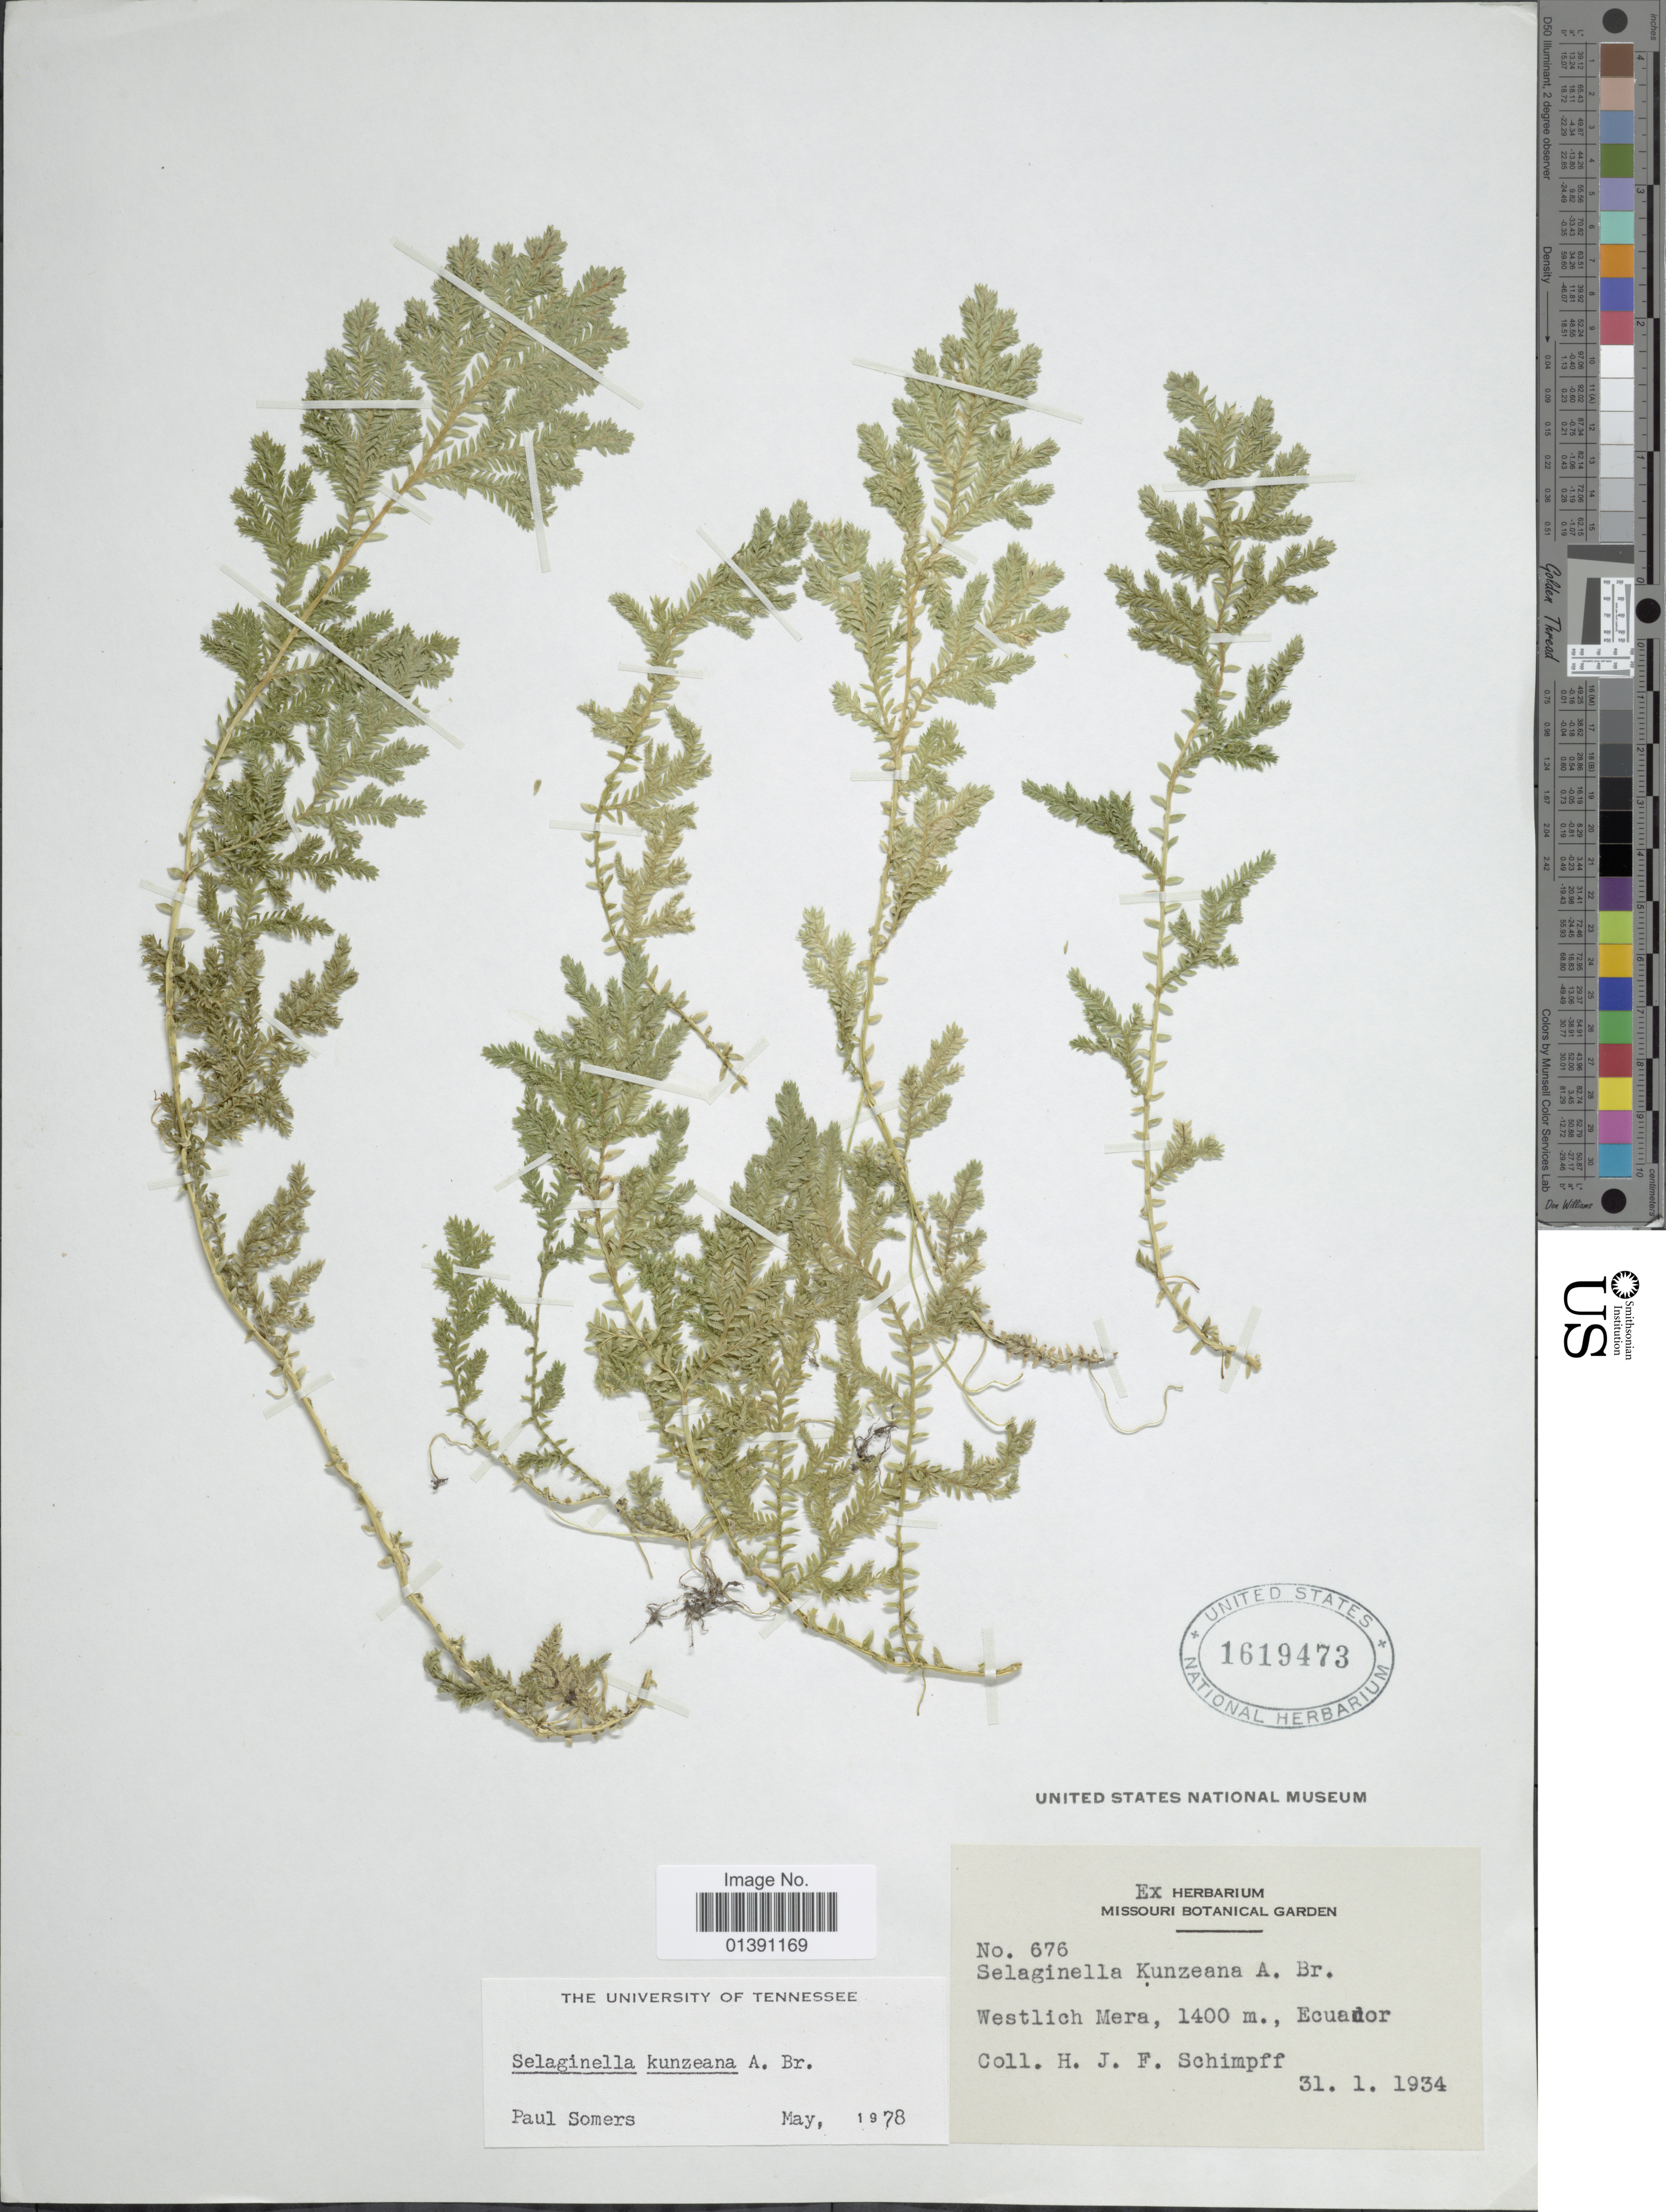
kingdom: Plantae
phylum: Tracheophyta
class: Lycopodiopsida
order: Selaginellales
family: Selaginellaceae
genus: Selaginella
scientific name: Selaginella kunzeana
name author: A. Br.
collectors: H. Schimpff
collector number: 676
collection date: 1934-01-31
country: Ecuador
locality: Westlich Mera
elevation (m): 1400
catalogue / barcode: US 1619473